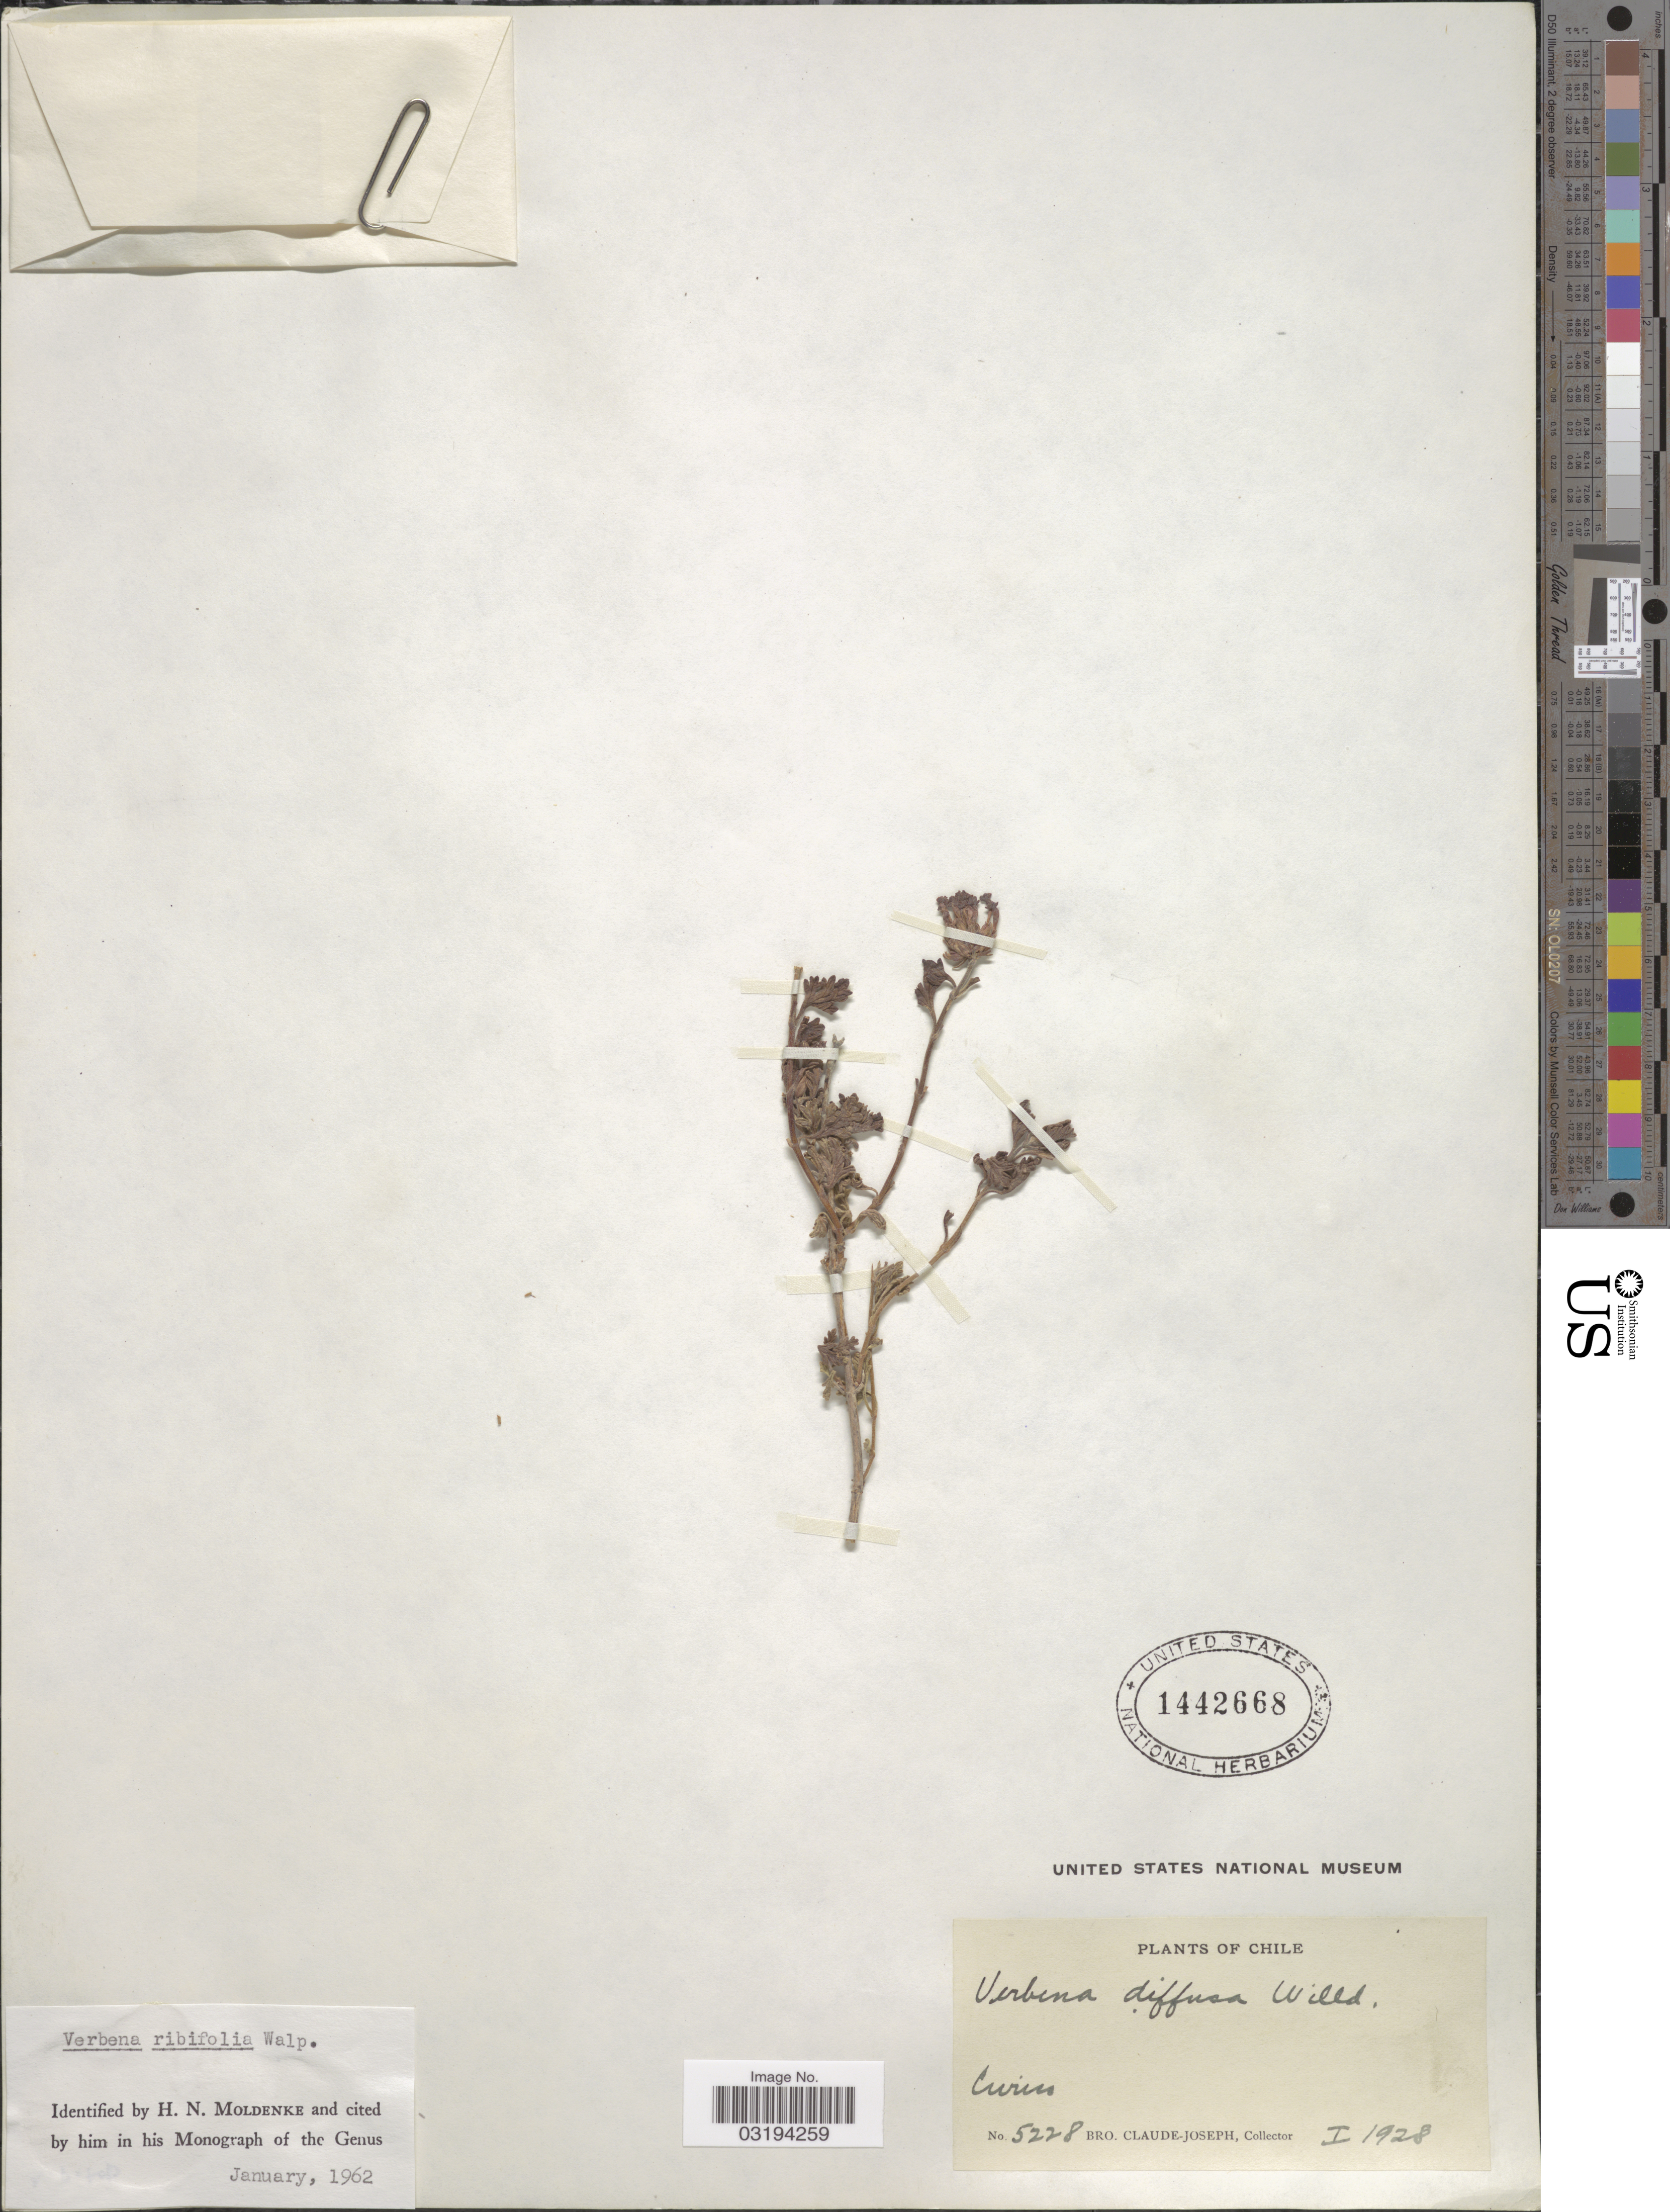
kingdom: Plantae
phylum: Tracheophyta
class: Magnoliopsida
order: Lamiales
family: Verbenaceae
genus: Verbena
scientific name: Verbena ribifolia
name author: Walp.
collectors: Bro. Claude-Joseph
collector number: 5228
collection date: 1928-01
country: Chile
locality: Curico.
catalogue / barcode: US 1442668